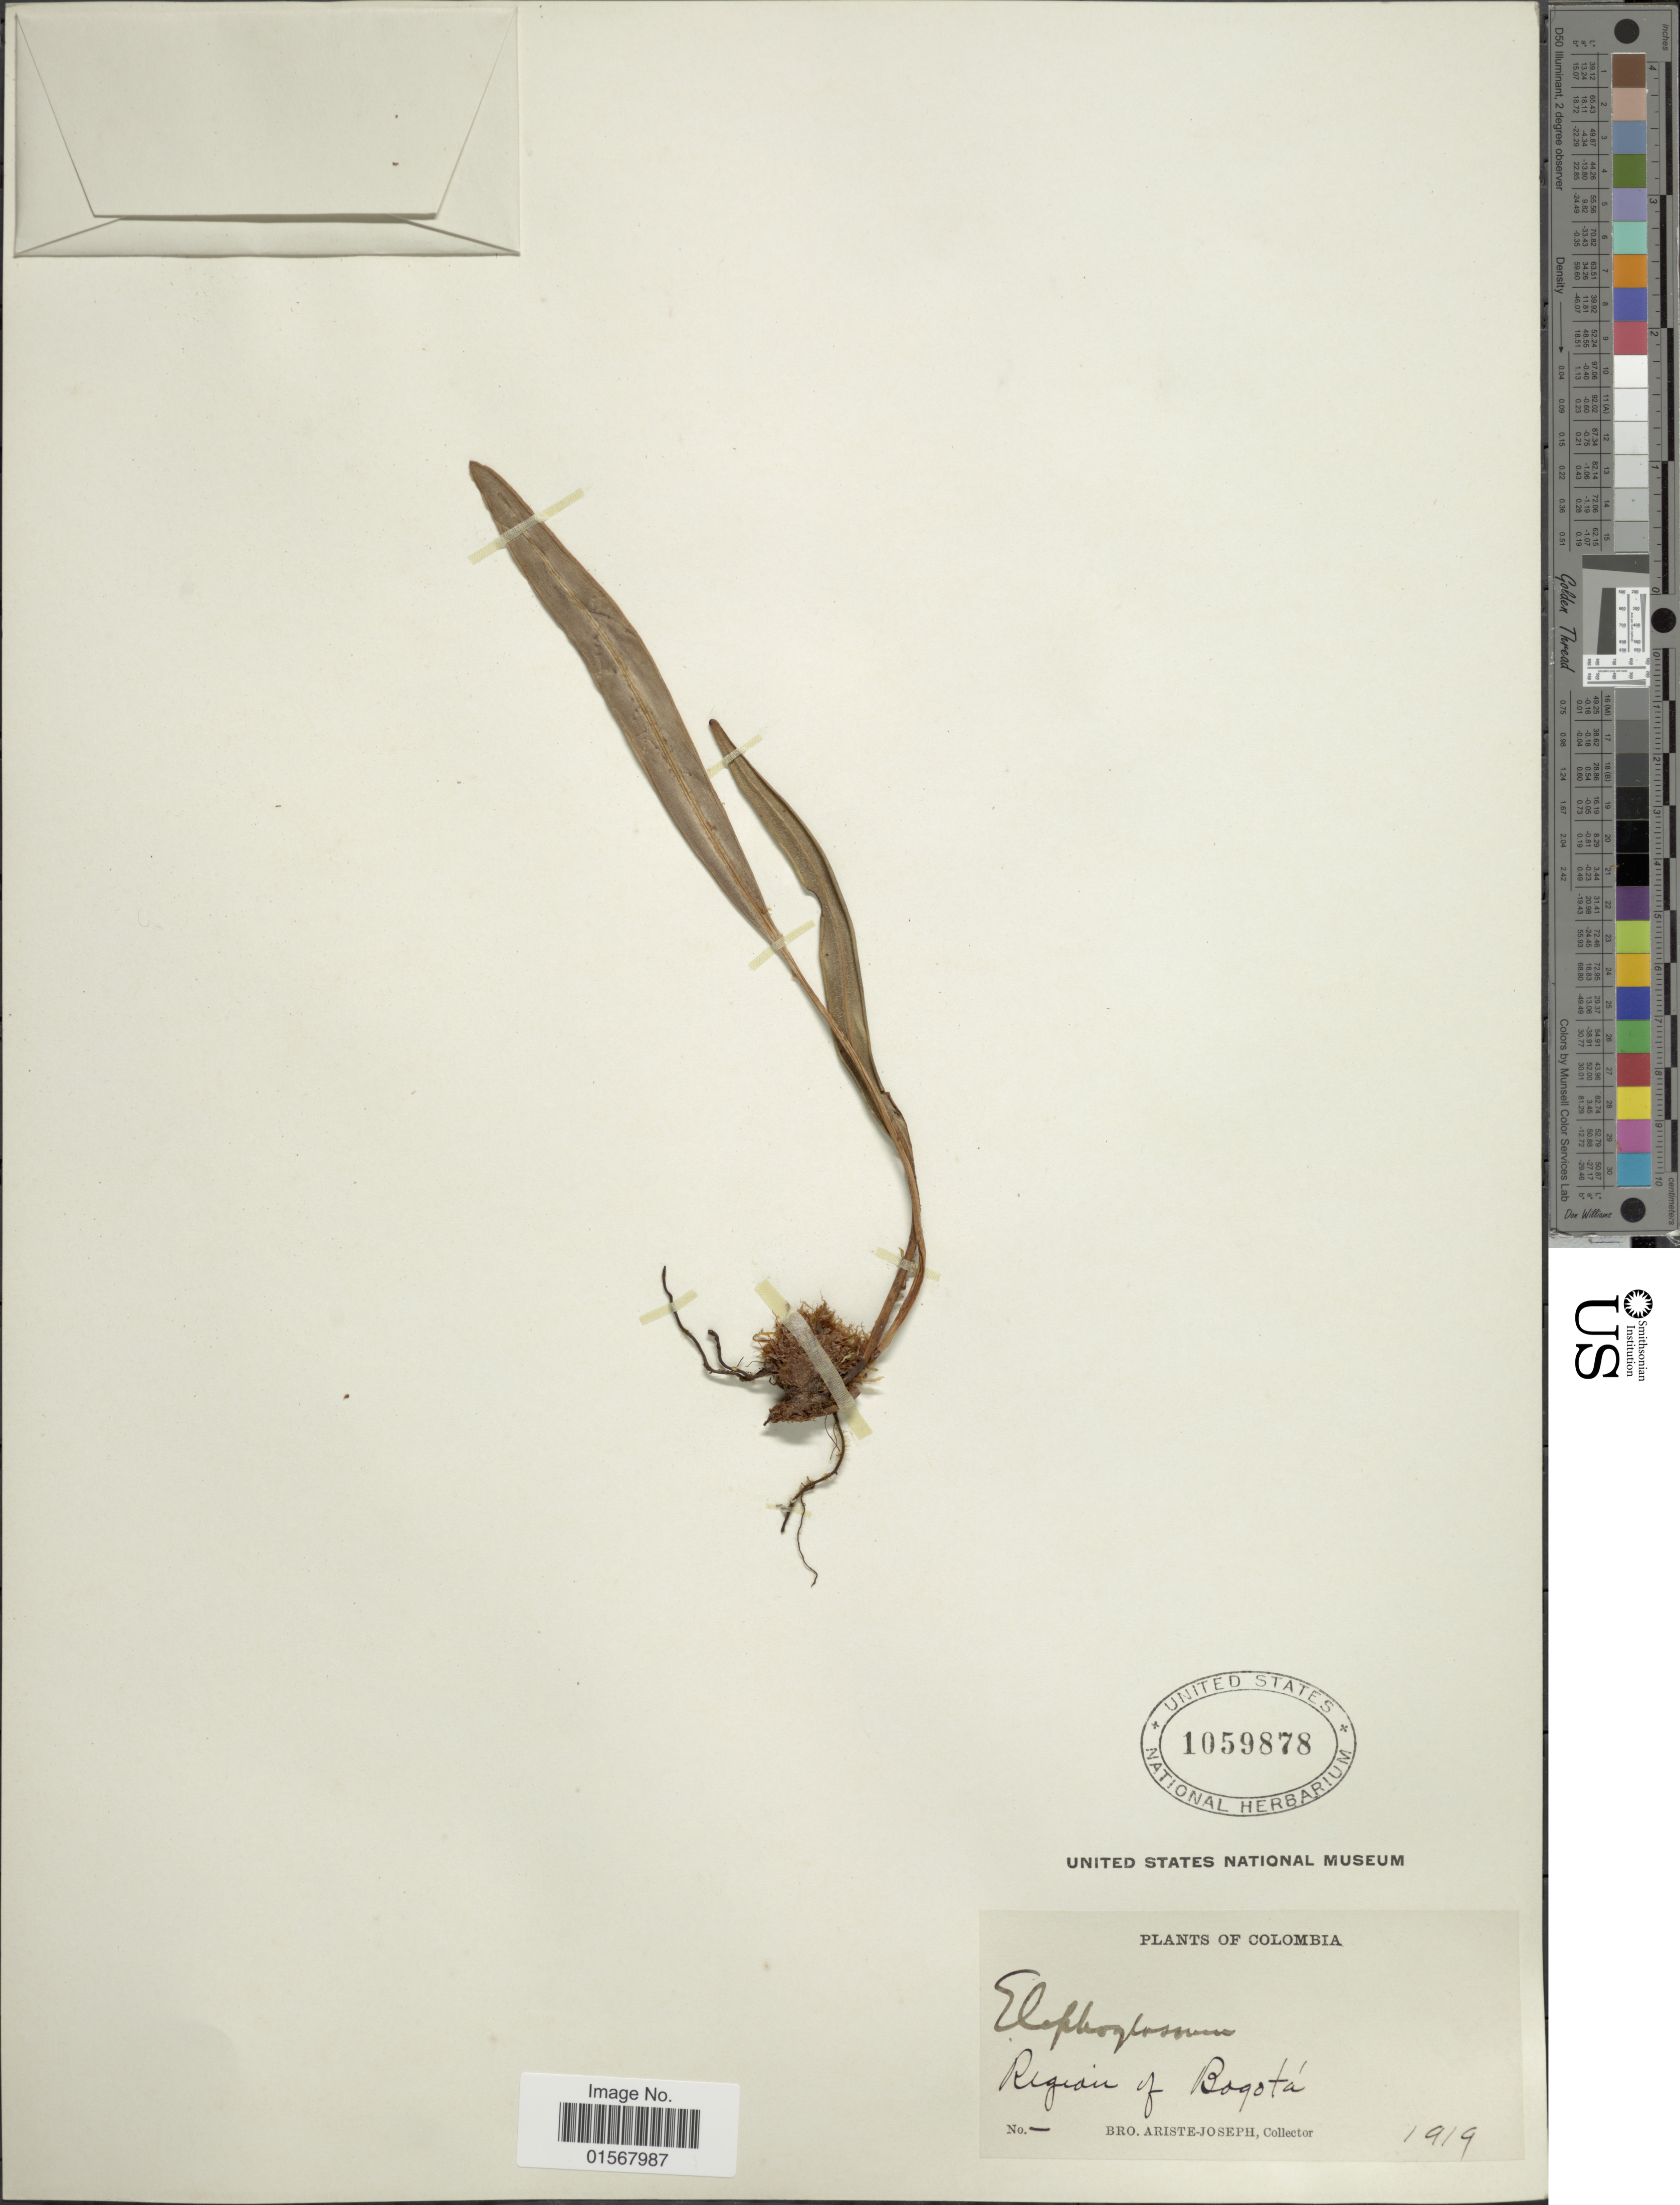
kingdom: Plantae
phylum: Tracheophyta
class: Polypodiopsida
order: Polypodiales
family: Dryopteridaceae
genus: Elaphoglossum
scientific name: Elaphoglossum sp.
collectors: Bro. Ariste-Joseph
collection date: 1919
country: Colombia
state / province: Bogota D.C.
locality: Region of Bogota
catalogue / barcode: US 1059878